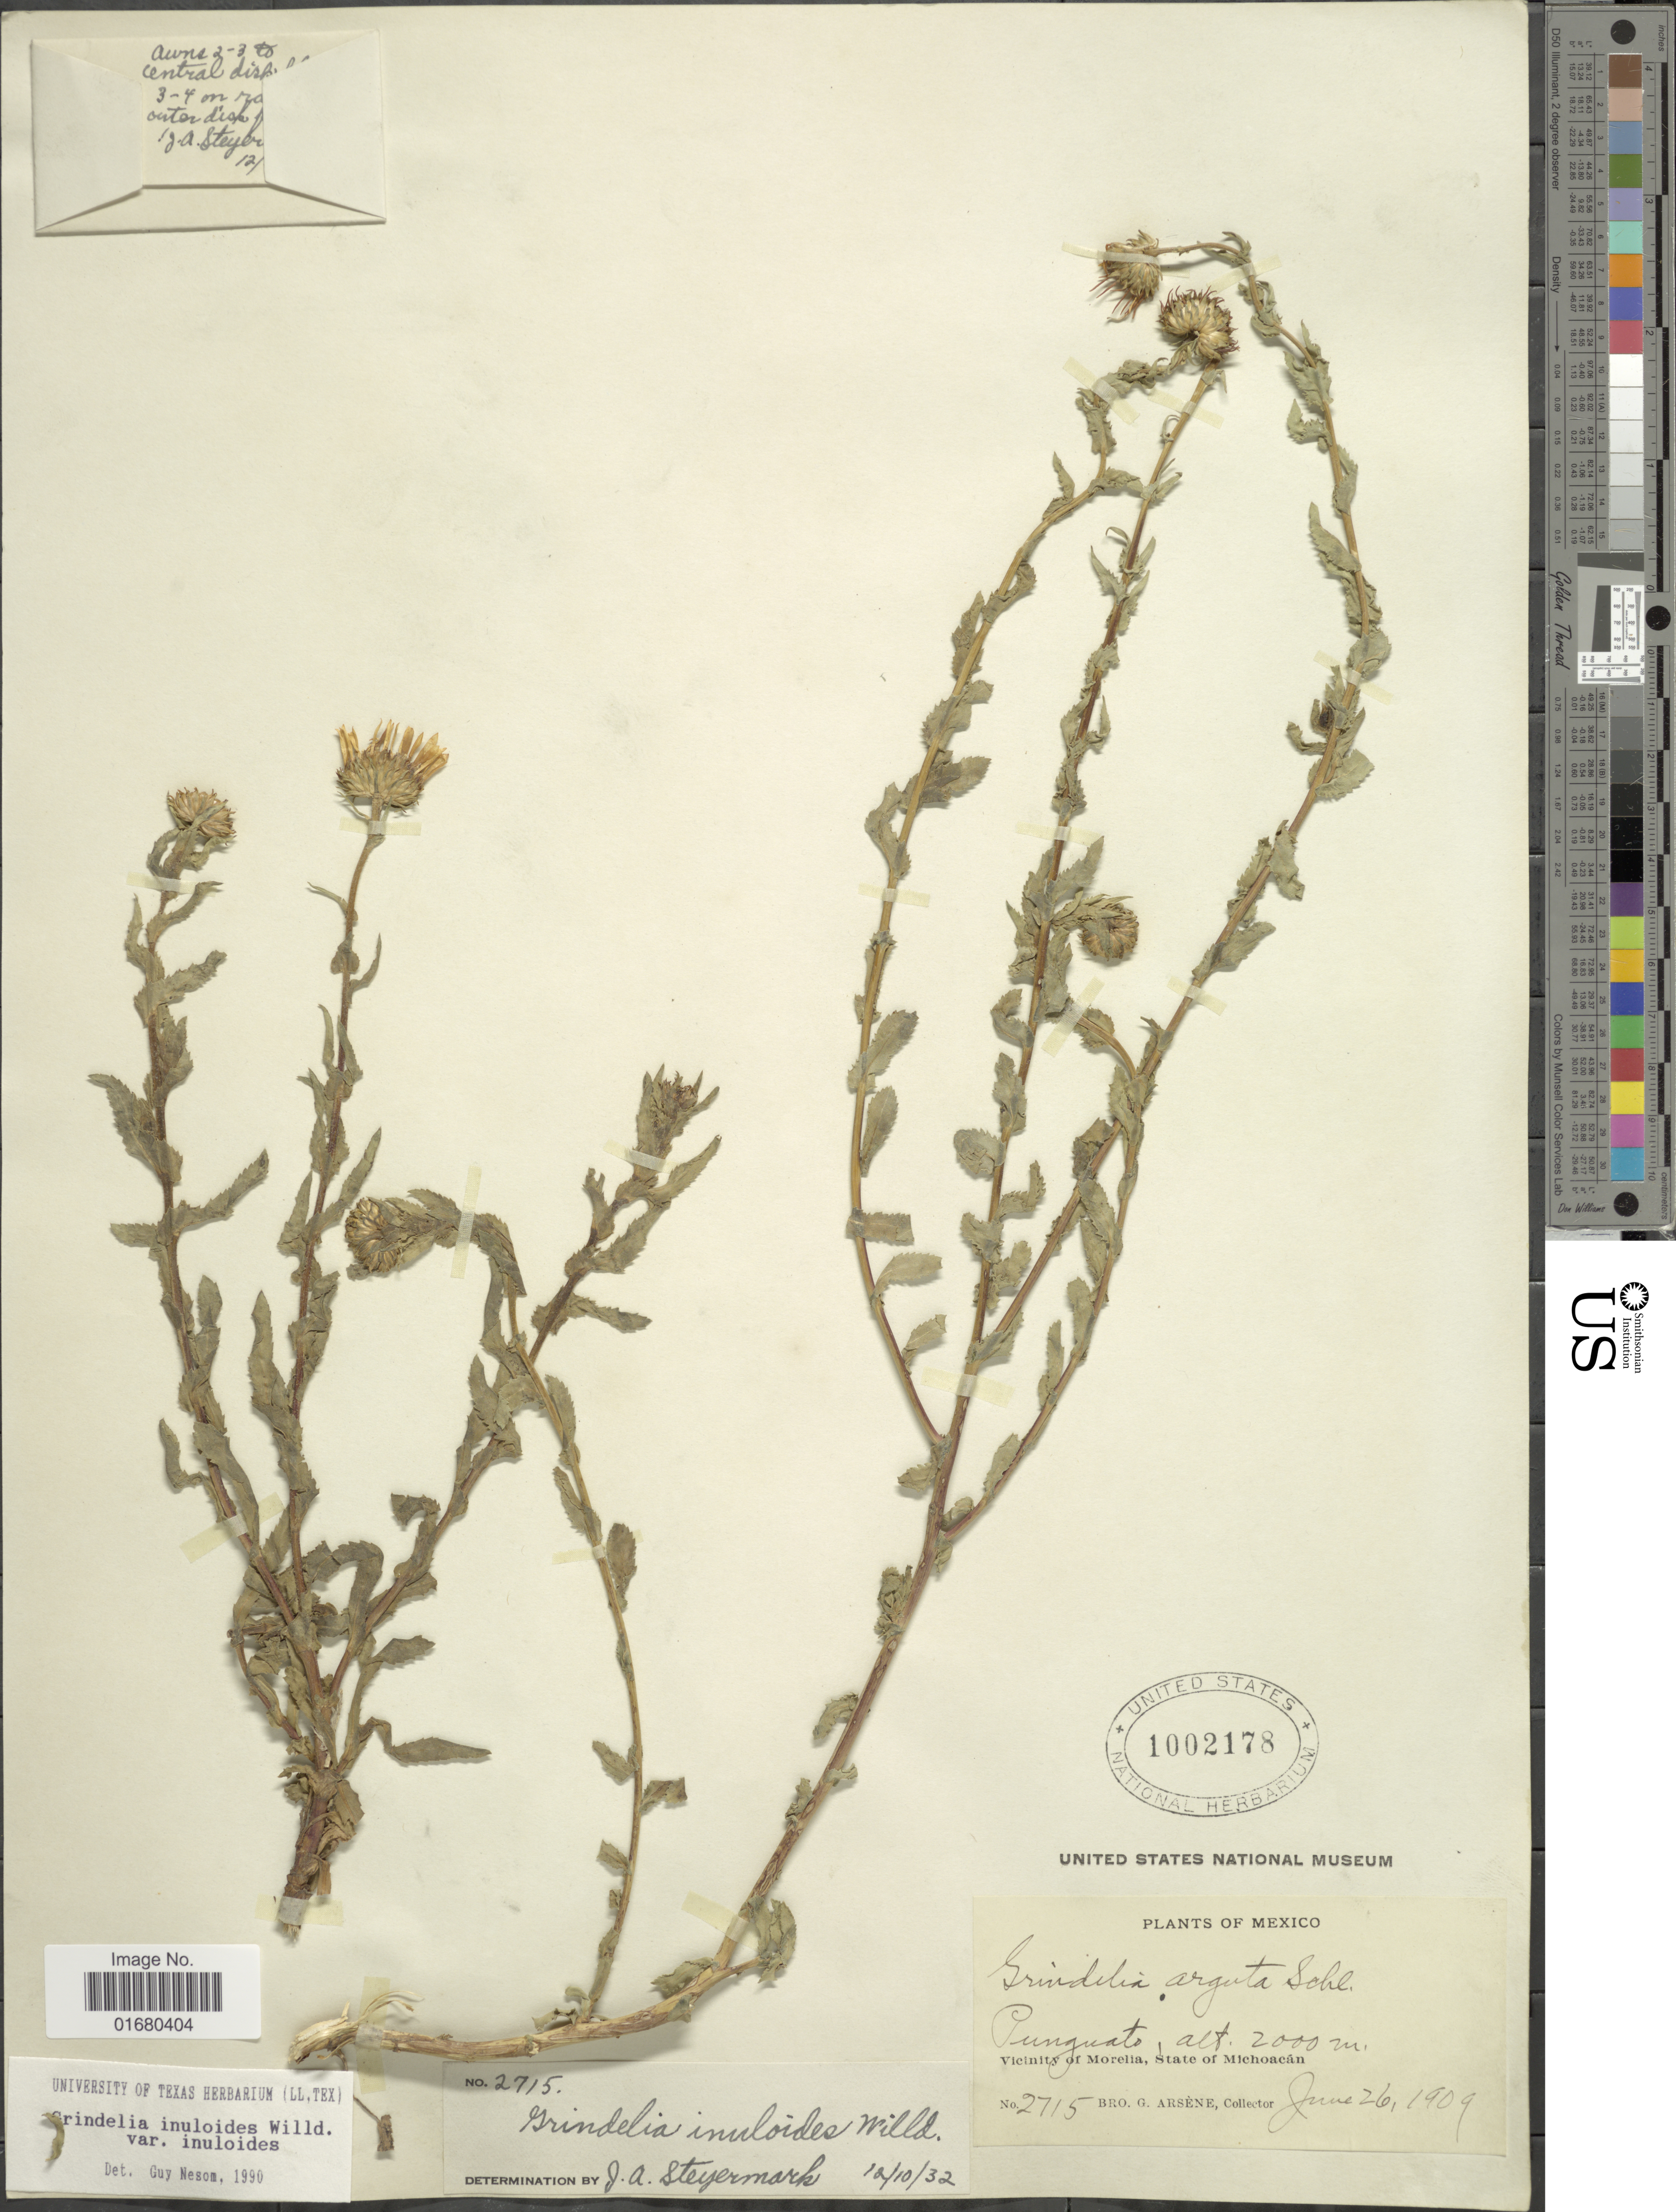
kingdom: Plantae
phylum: Tracheophyta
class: Magnoliopsida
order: Asterales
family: Asteraceae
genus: Grindelia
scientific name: Grindelia inuloides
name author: Willd.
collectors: Bro. G. Arsène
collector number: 2715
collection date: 1909-06-26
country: Mexico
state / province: Michoacán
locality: Punguato, Vicinity of Morelia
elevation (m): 2000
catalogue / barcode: US 1002178